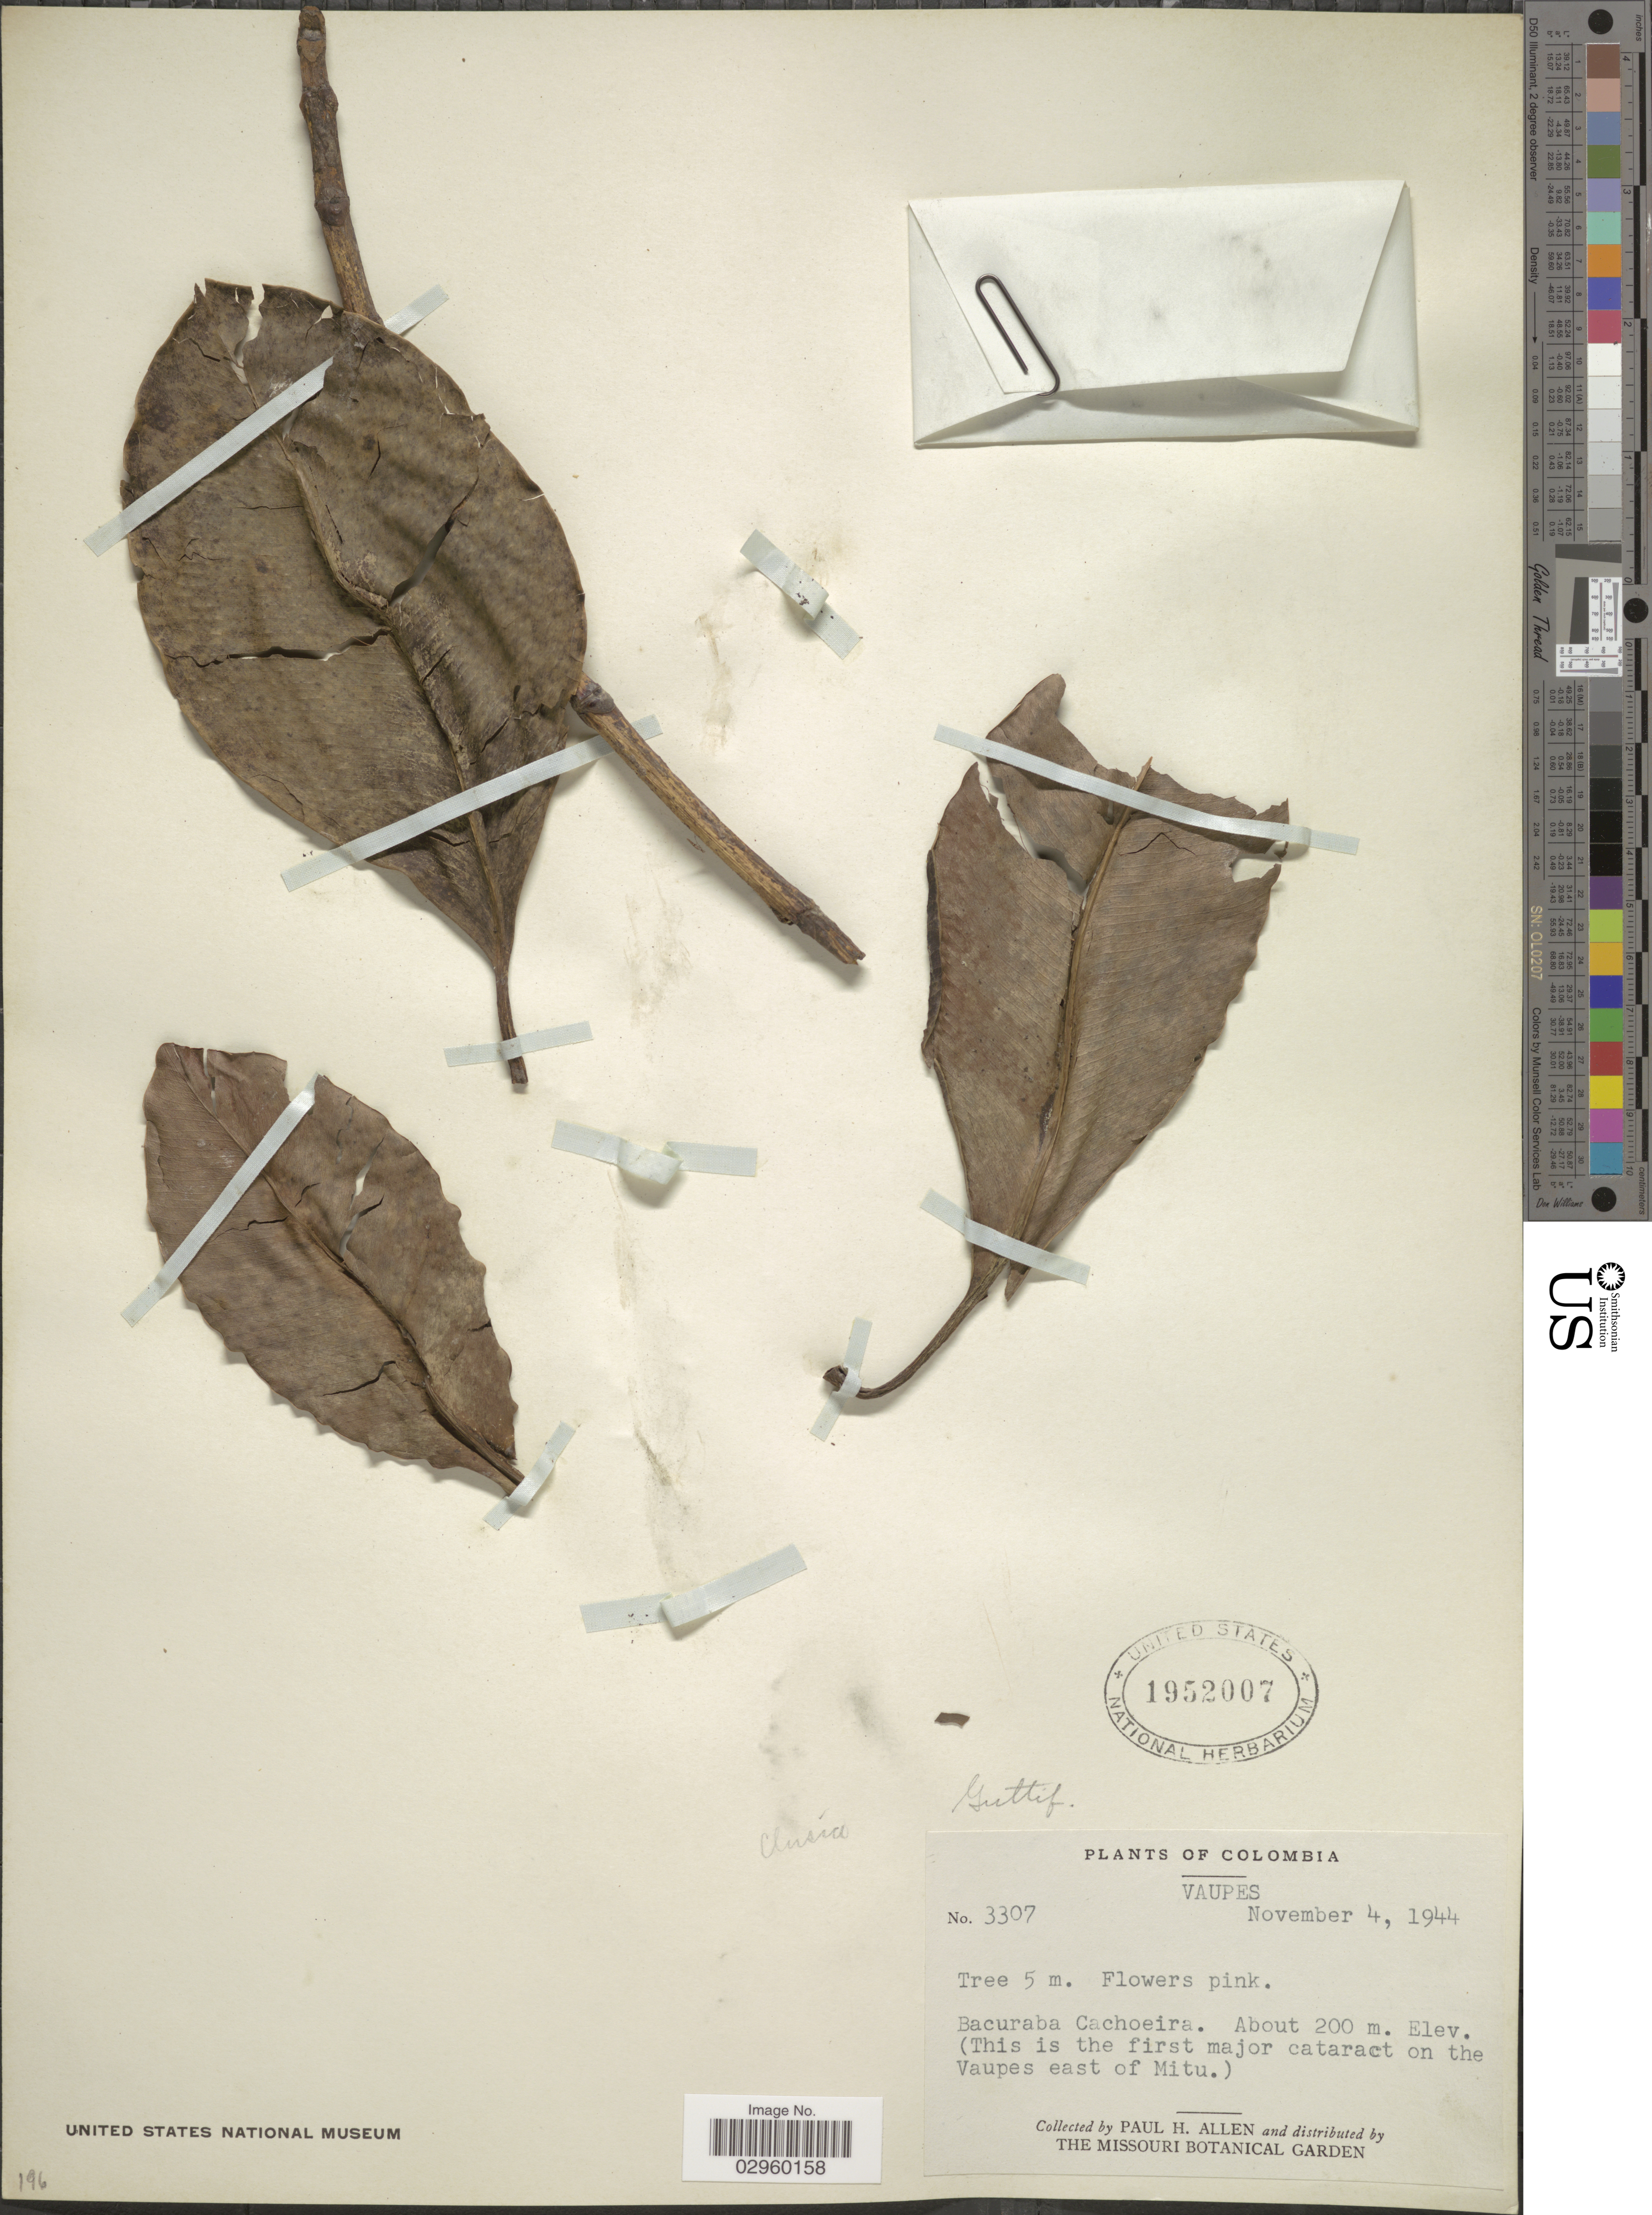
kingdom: Plantae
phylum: Tracheophyta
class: Magnoliopsida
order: Malpighiales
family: Clusiaceae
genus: Clusia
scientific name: Clusia sp.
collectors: P. H. Allen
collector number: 3307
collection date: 1944-11-04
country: Colombia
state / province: Vaupés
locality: Bacuraba Cachoeira.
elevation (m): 200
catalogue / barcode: US 1952007